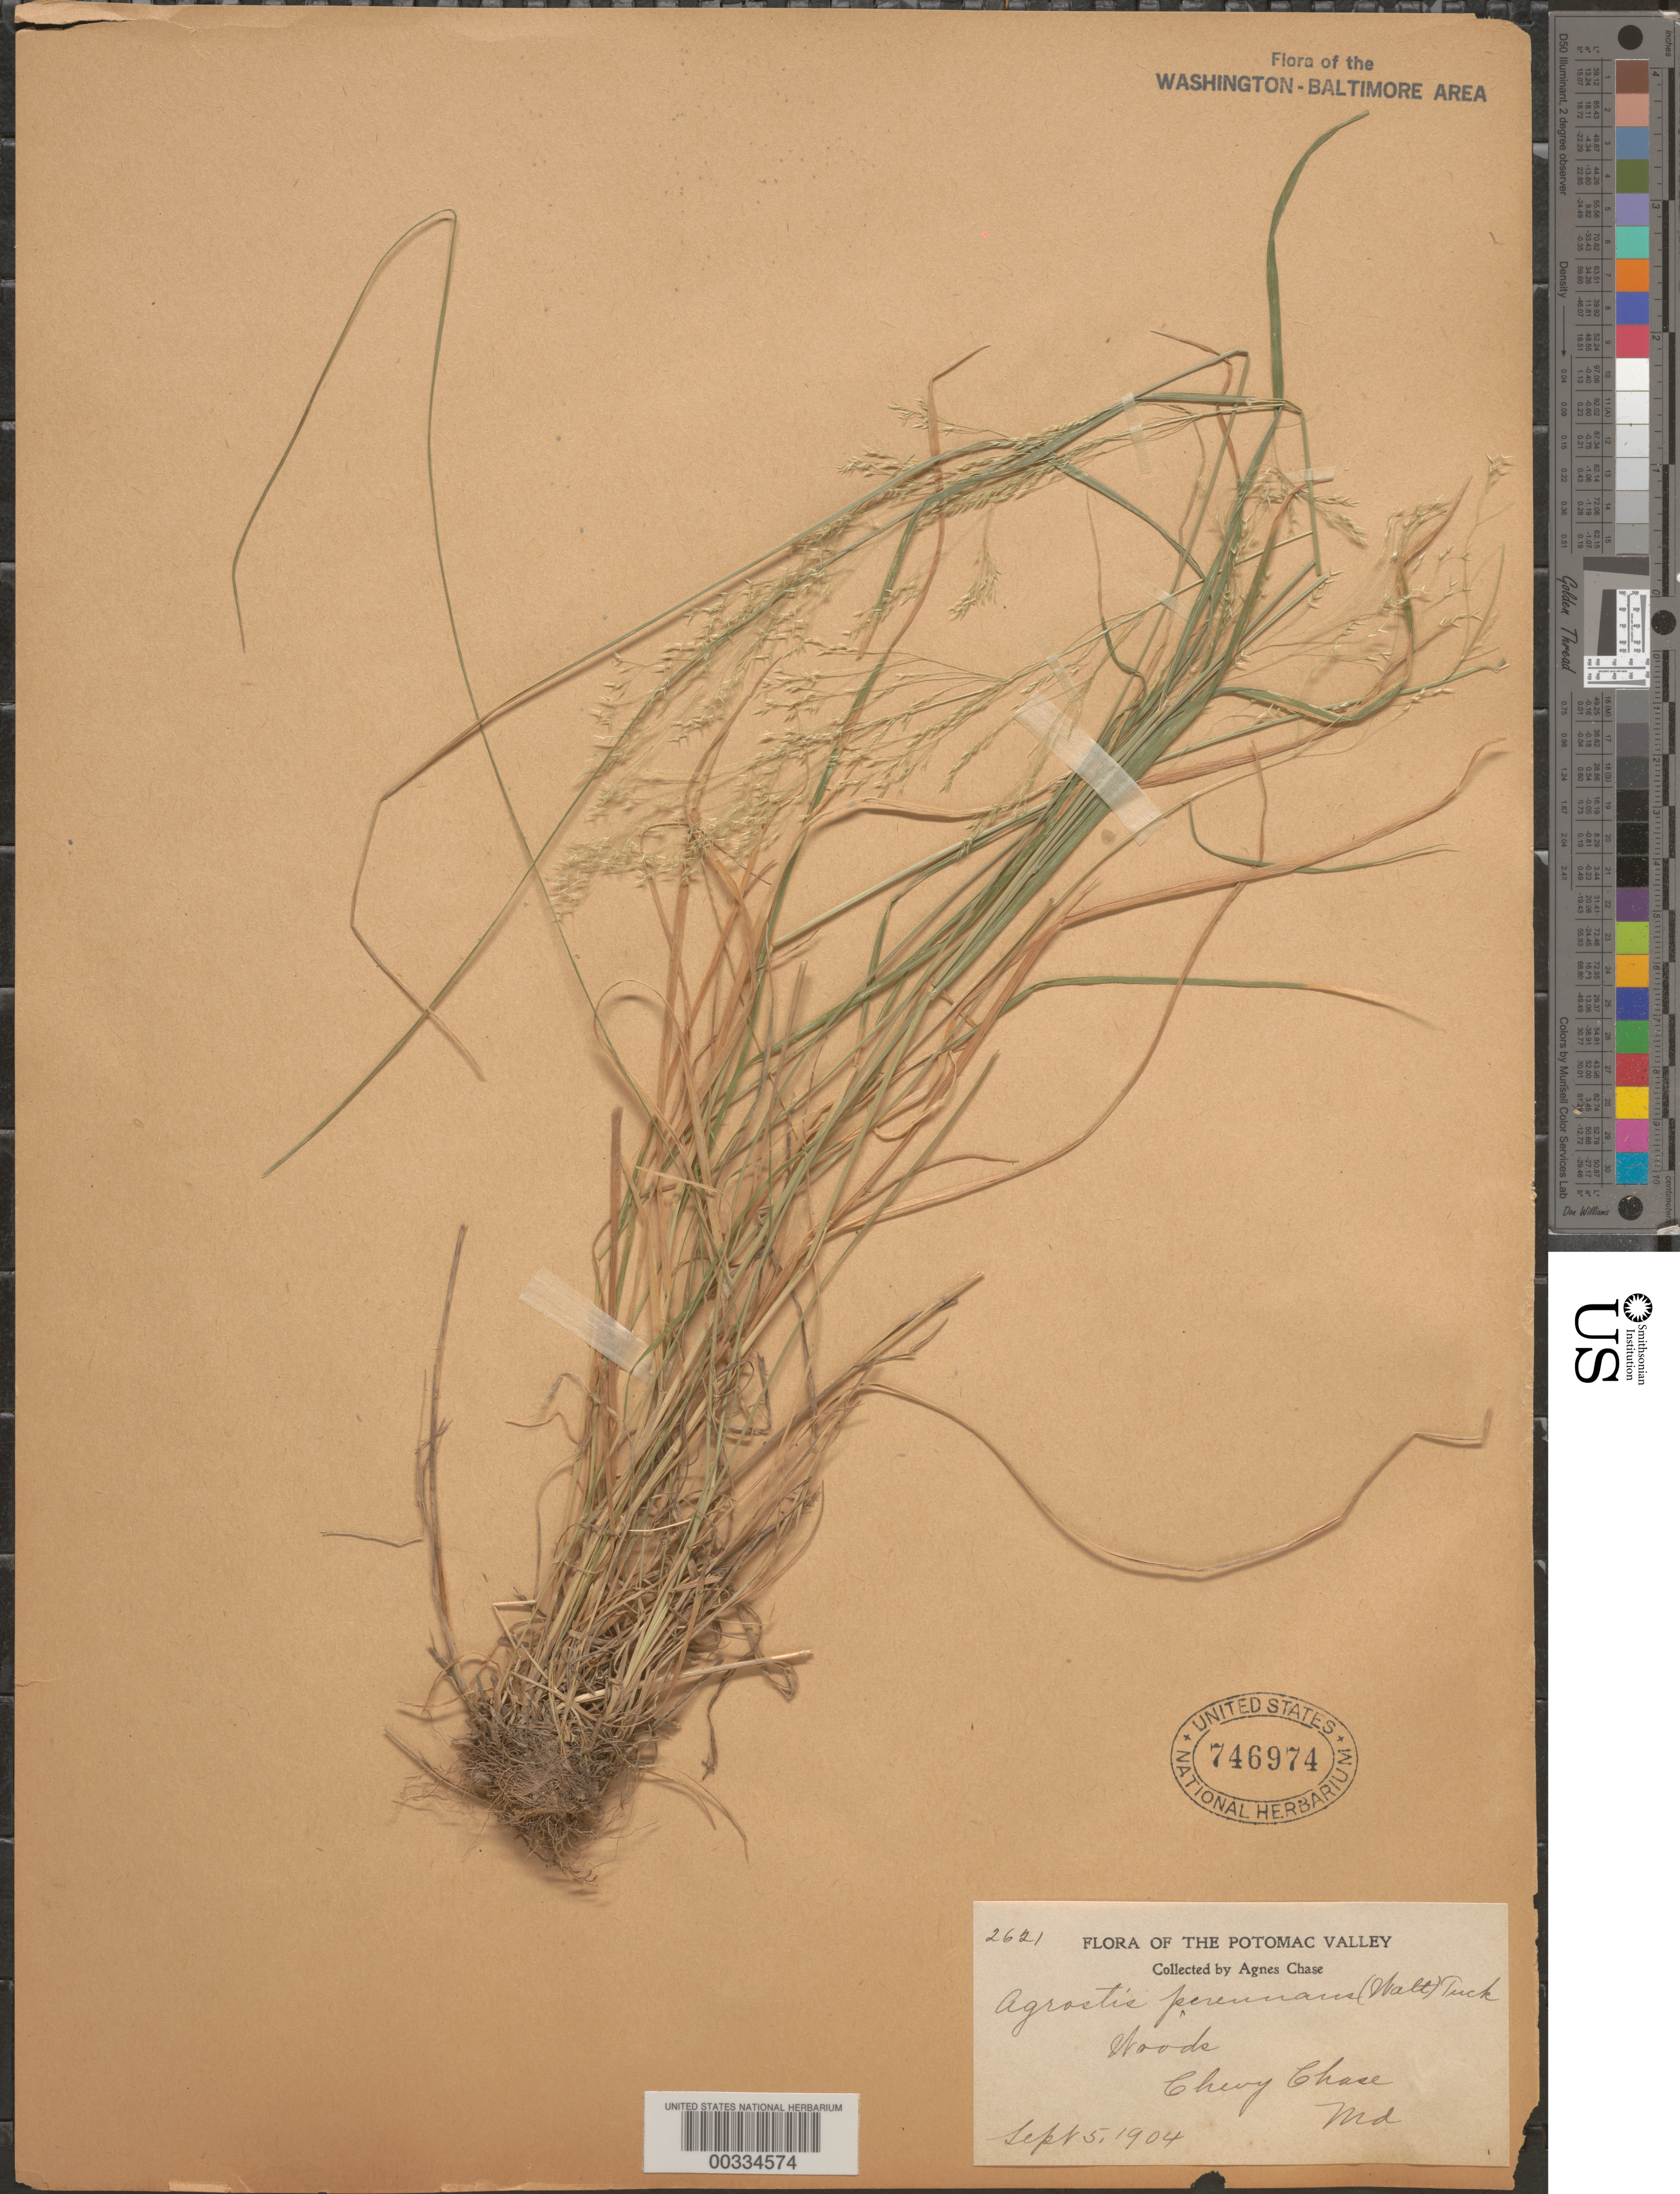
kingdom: Plantae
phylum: Tracheophyta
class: Liliopsida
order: Poales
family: Poaceae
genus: Agrostis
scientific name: Agrostis perennans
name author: (Walter) Tuck.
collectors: A. Chase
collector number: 2621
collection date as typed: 05 Sep 1904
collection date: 1904-09-05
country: United States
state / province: Maryland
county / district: Montgomery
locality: Chevy Chase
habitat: Woods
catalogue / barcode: US 746974